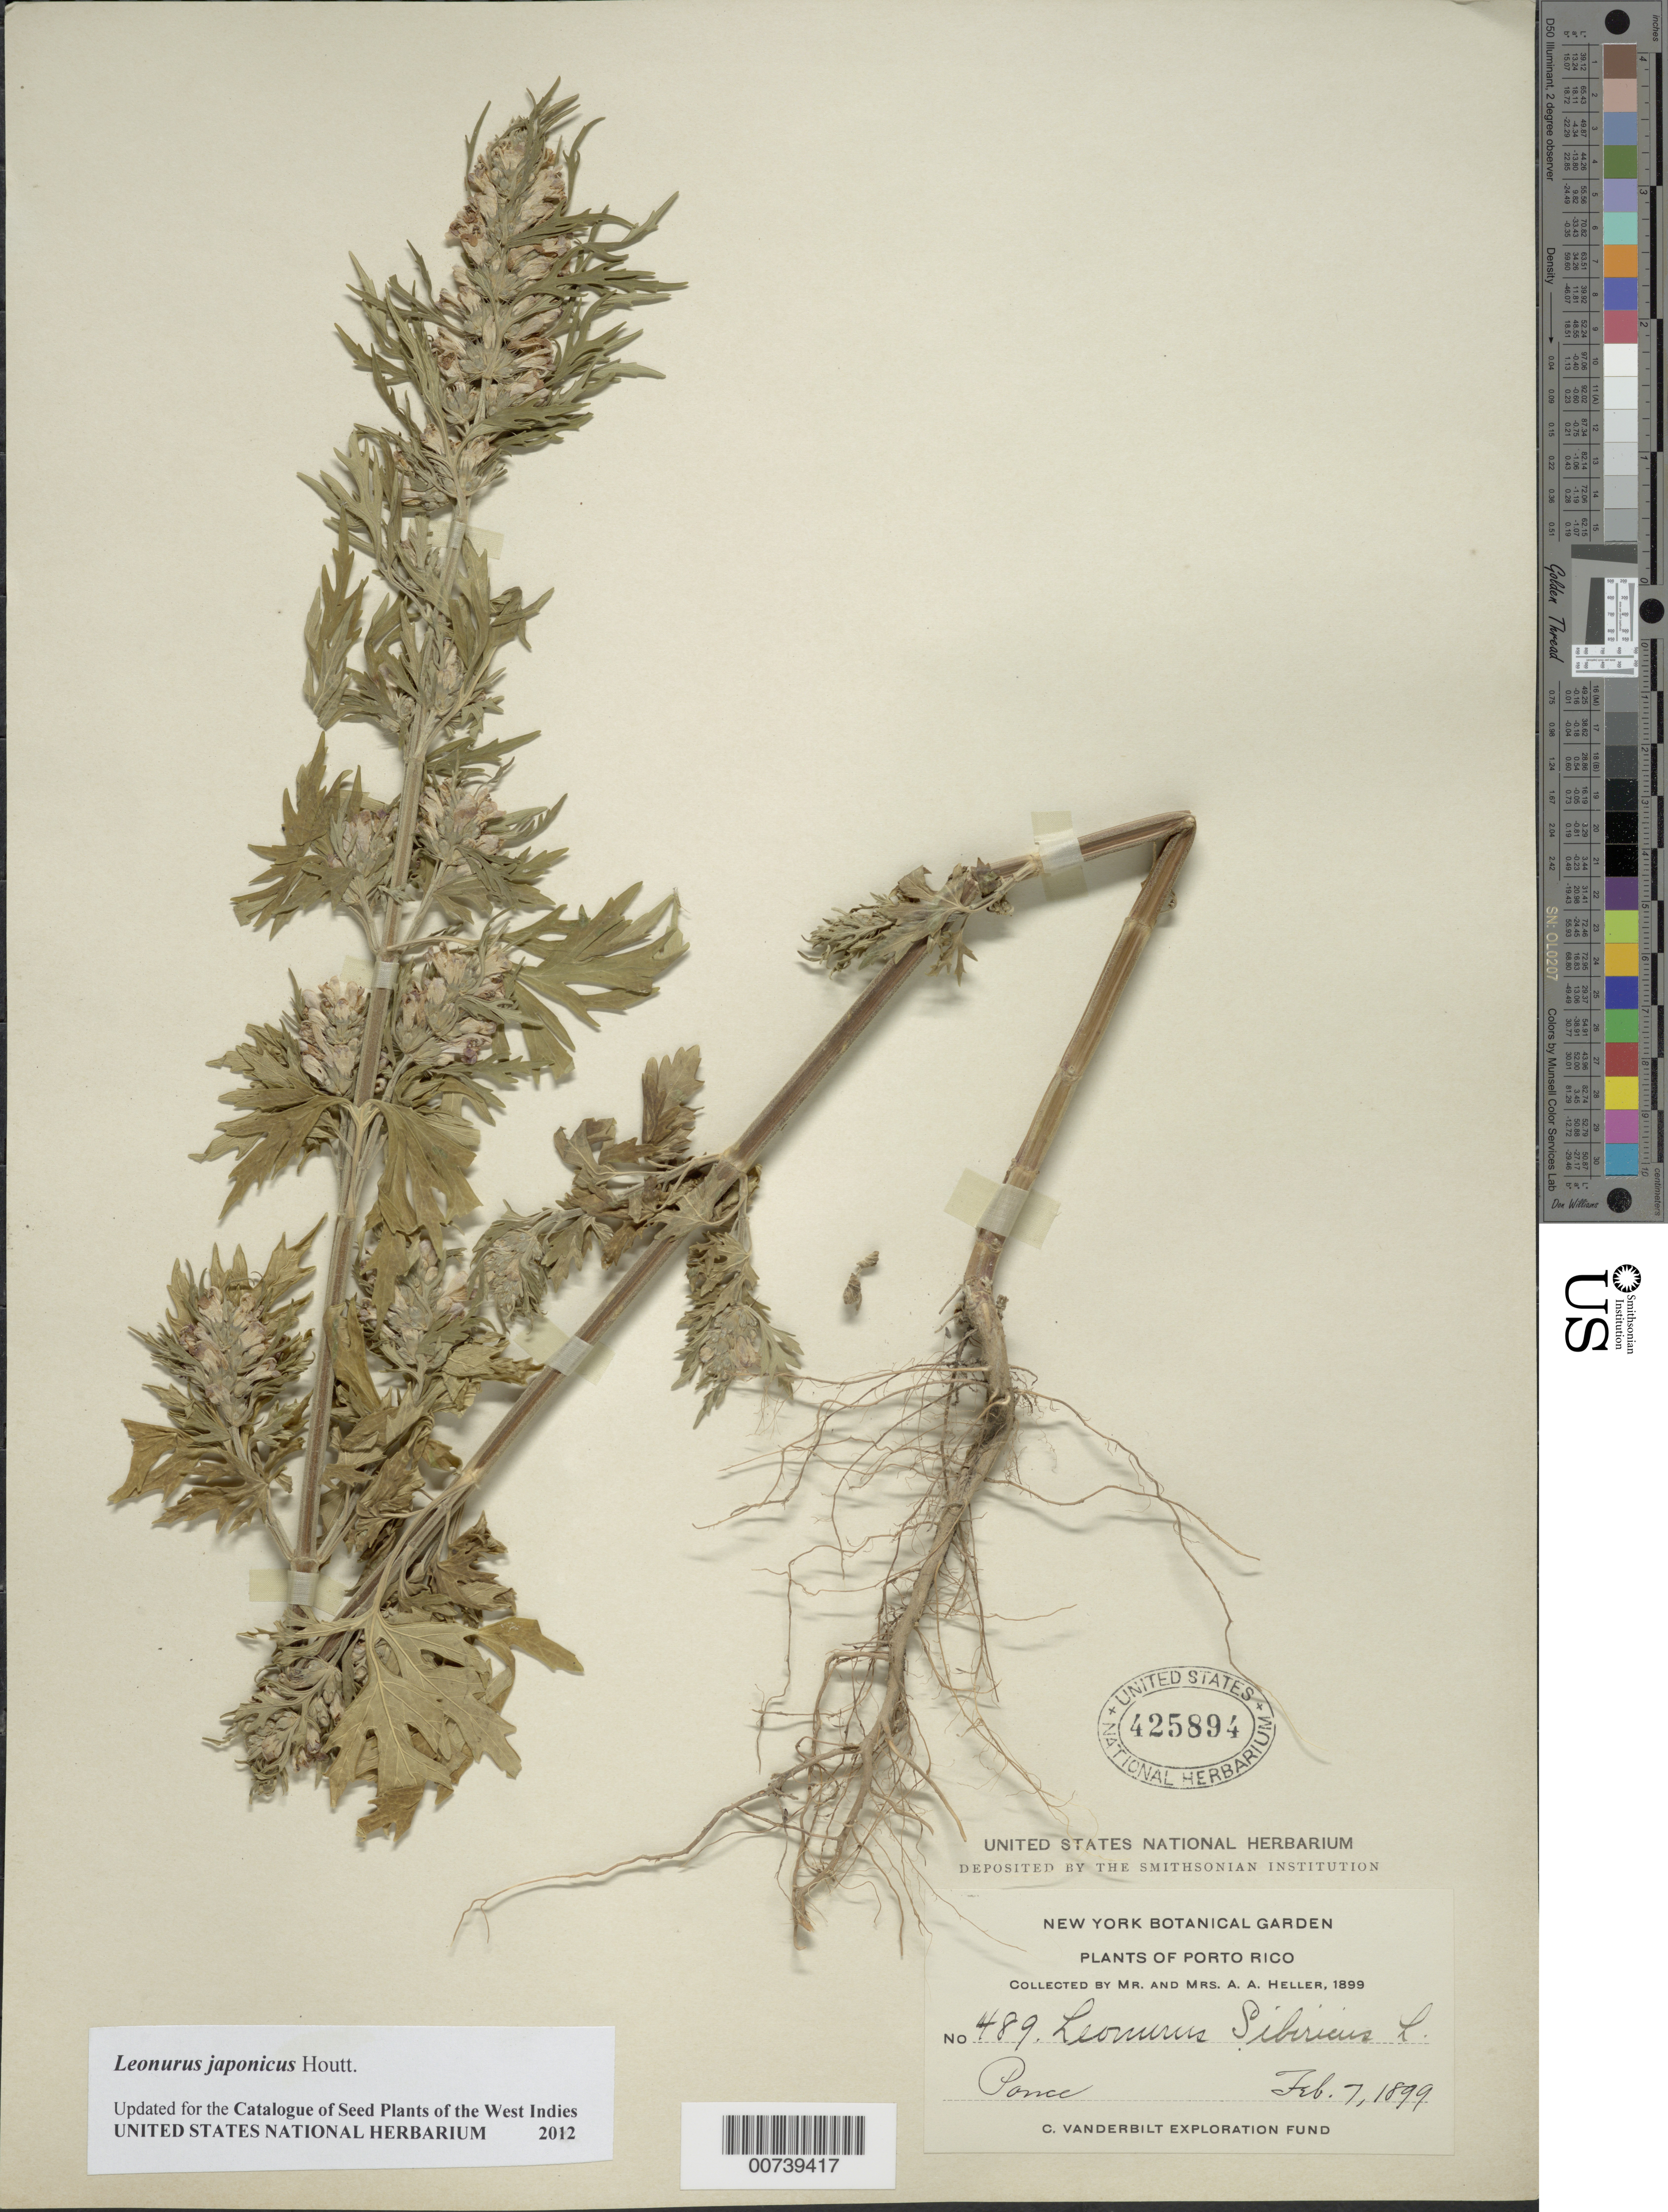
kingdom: Plantae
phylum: Tracheophyta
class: Magnoliopsida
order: Lamiales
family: Lamiaceae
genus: Leonurus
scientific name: Leonurus japonicus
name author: Houtt.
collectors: A. A. Heller & E. G. Heller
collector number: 489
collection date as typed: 07 Feb 1899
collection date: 1899-02-07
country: Puerto Rico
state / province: Ponce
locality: Ponce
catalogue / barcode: US 425894